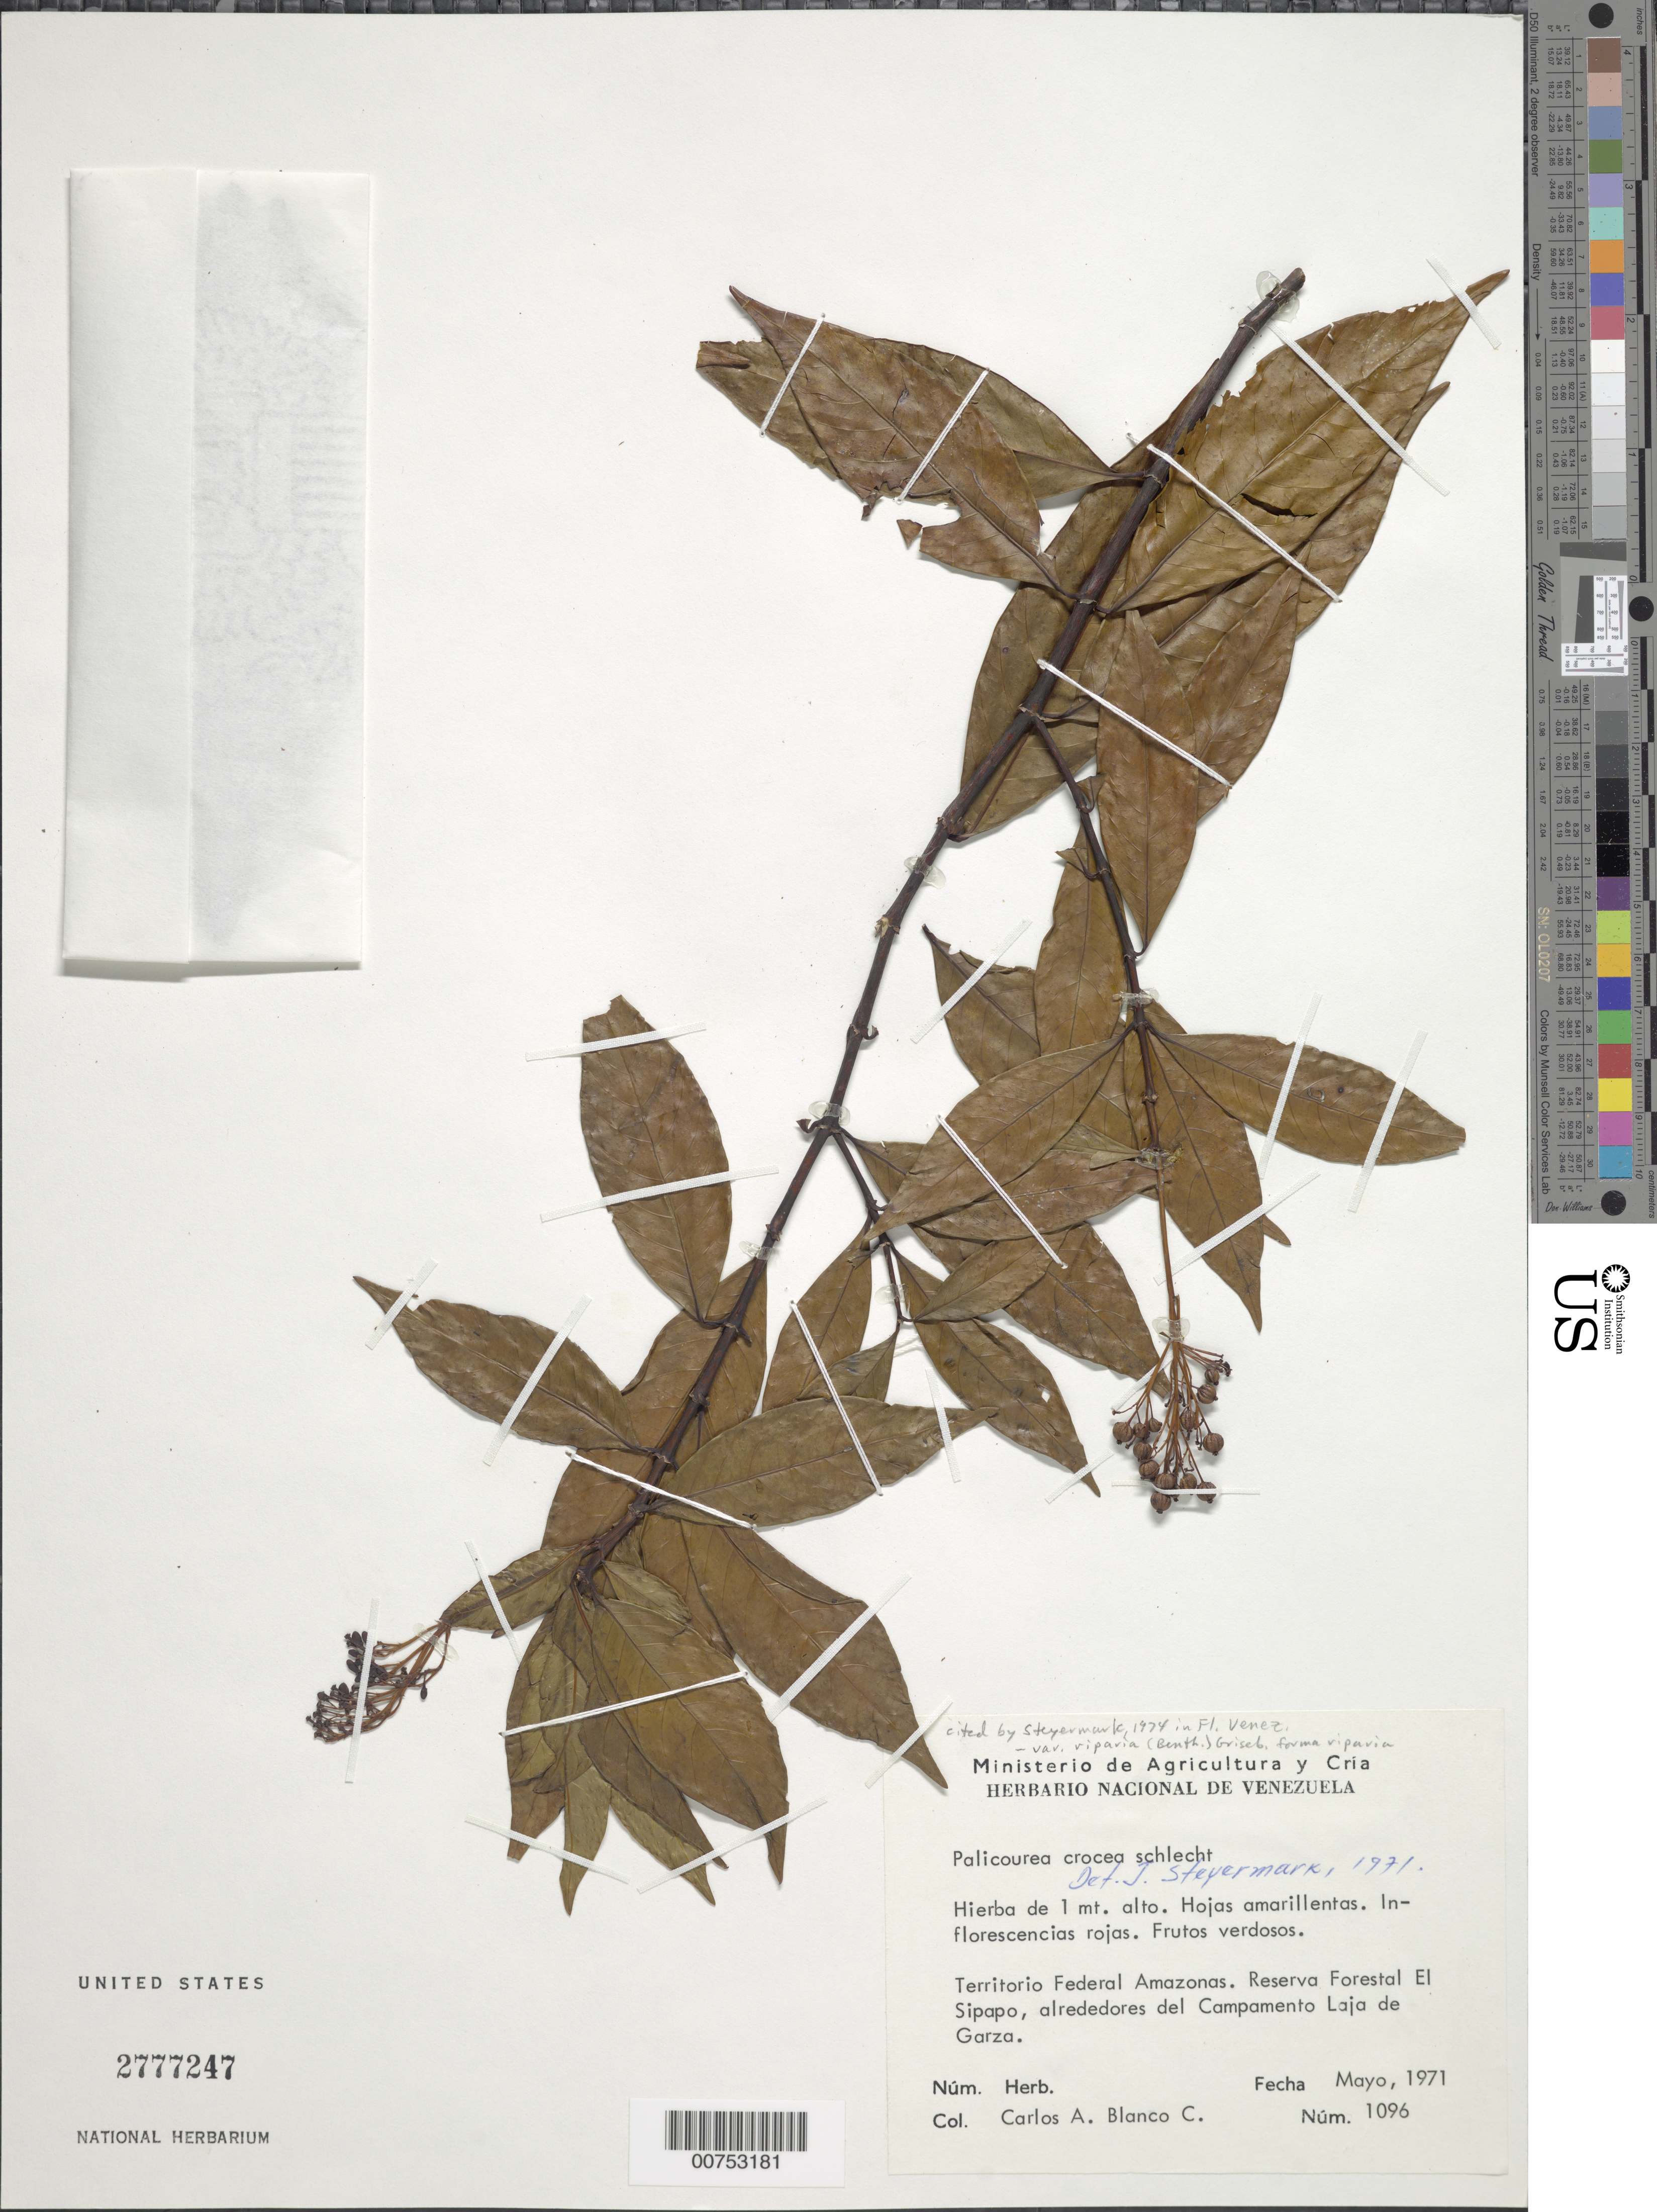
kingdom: Plantae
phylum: Tracheophyta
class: Magnoliopsida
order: Gentianales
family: Rubiaceae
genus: Palicourea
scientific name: Palicourea crocea f. riparia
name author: (Benth.) Griseb.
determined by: Steyermark, Julian A., (VEN)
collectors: C. A. Blanco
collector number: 1096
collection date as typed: May-71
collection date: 1971-05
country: Venezuela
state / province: Amazonas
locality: Reserva Forestal El Sipapo, alrededores Campamento Laja de Garza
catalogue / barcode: US 2777247